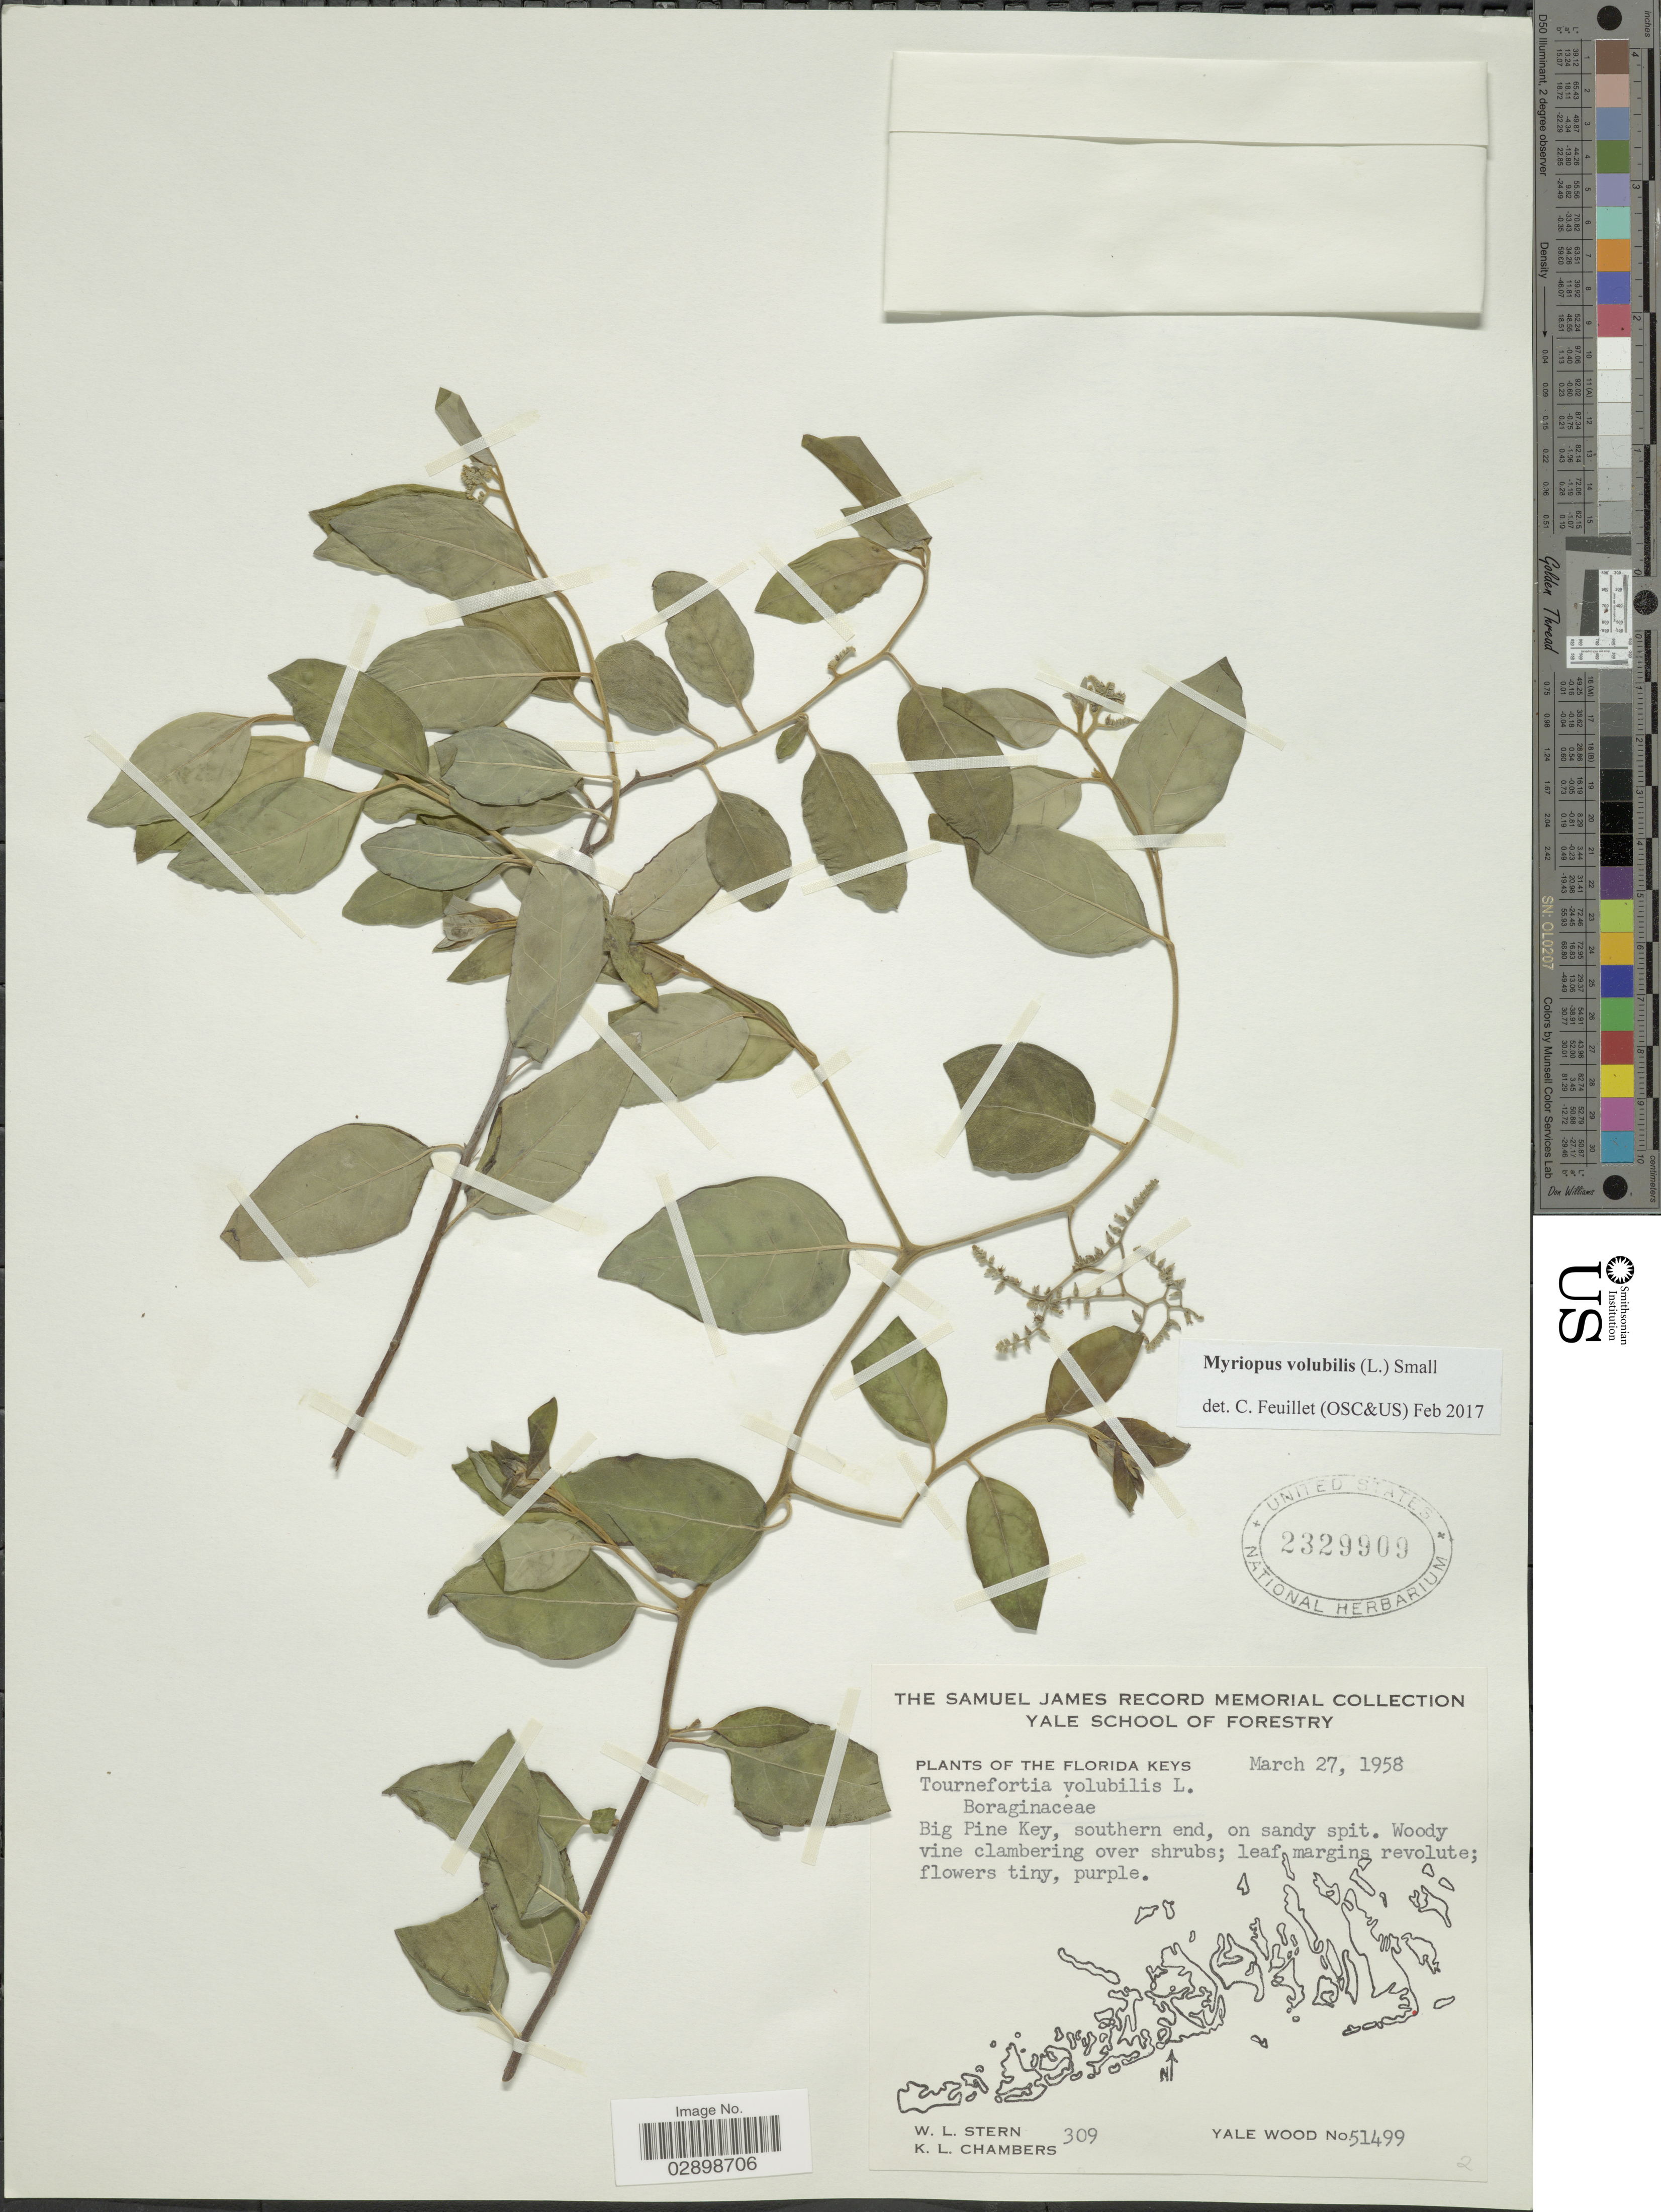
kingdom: Plantae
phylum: Tracheophyta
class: Magnoliopsida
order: Boraginales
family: Heliotropiaceae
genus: Myriopus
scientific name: Myriopus volubilis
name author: (L.) Small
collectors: W. L. Stern, K. Chambers & Y. Wood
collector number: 309/51499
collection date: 1958-03-27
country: United States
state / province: Florida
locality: Florida Keys. Big Pine Key, southern end, on sandy spit.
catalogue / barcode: US 2329909